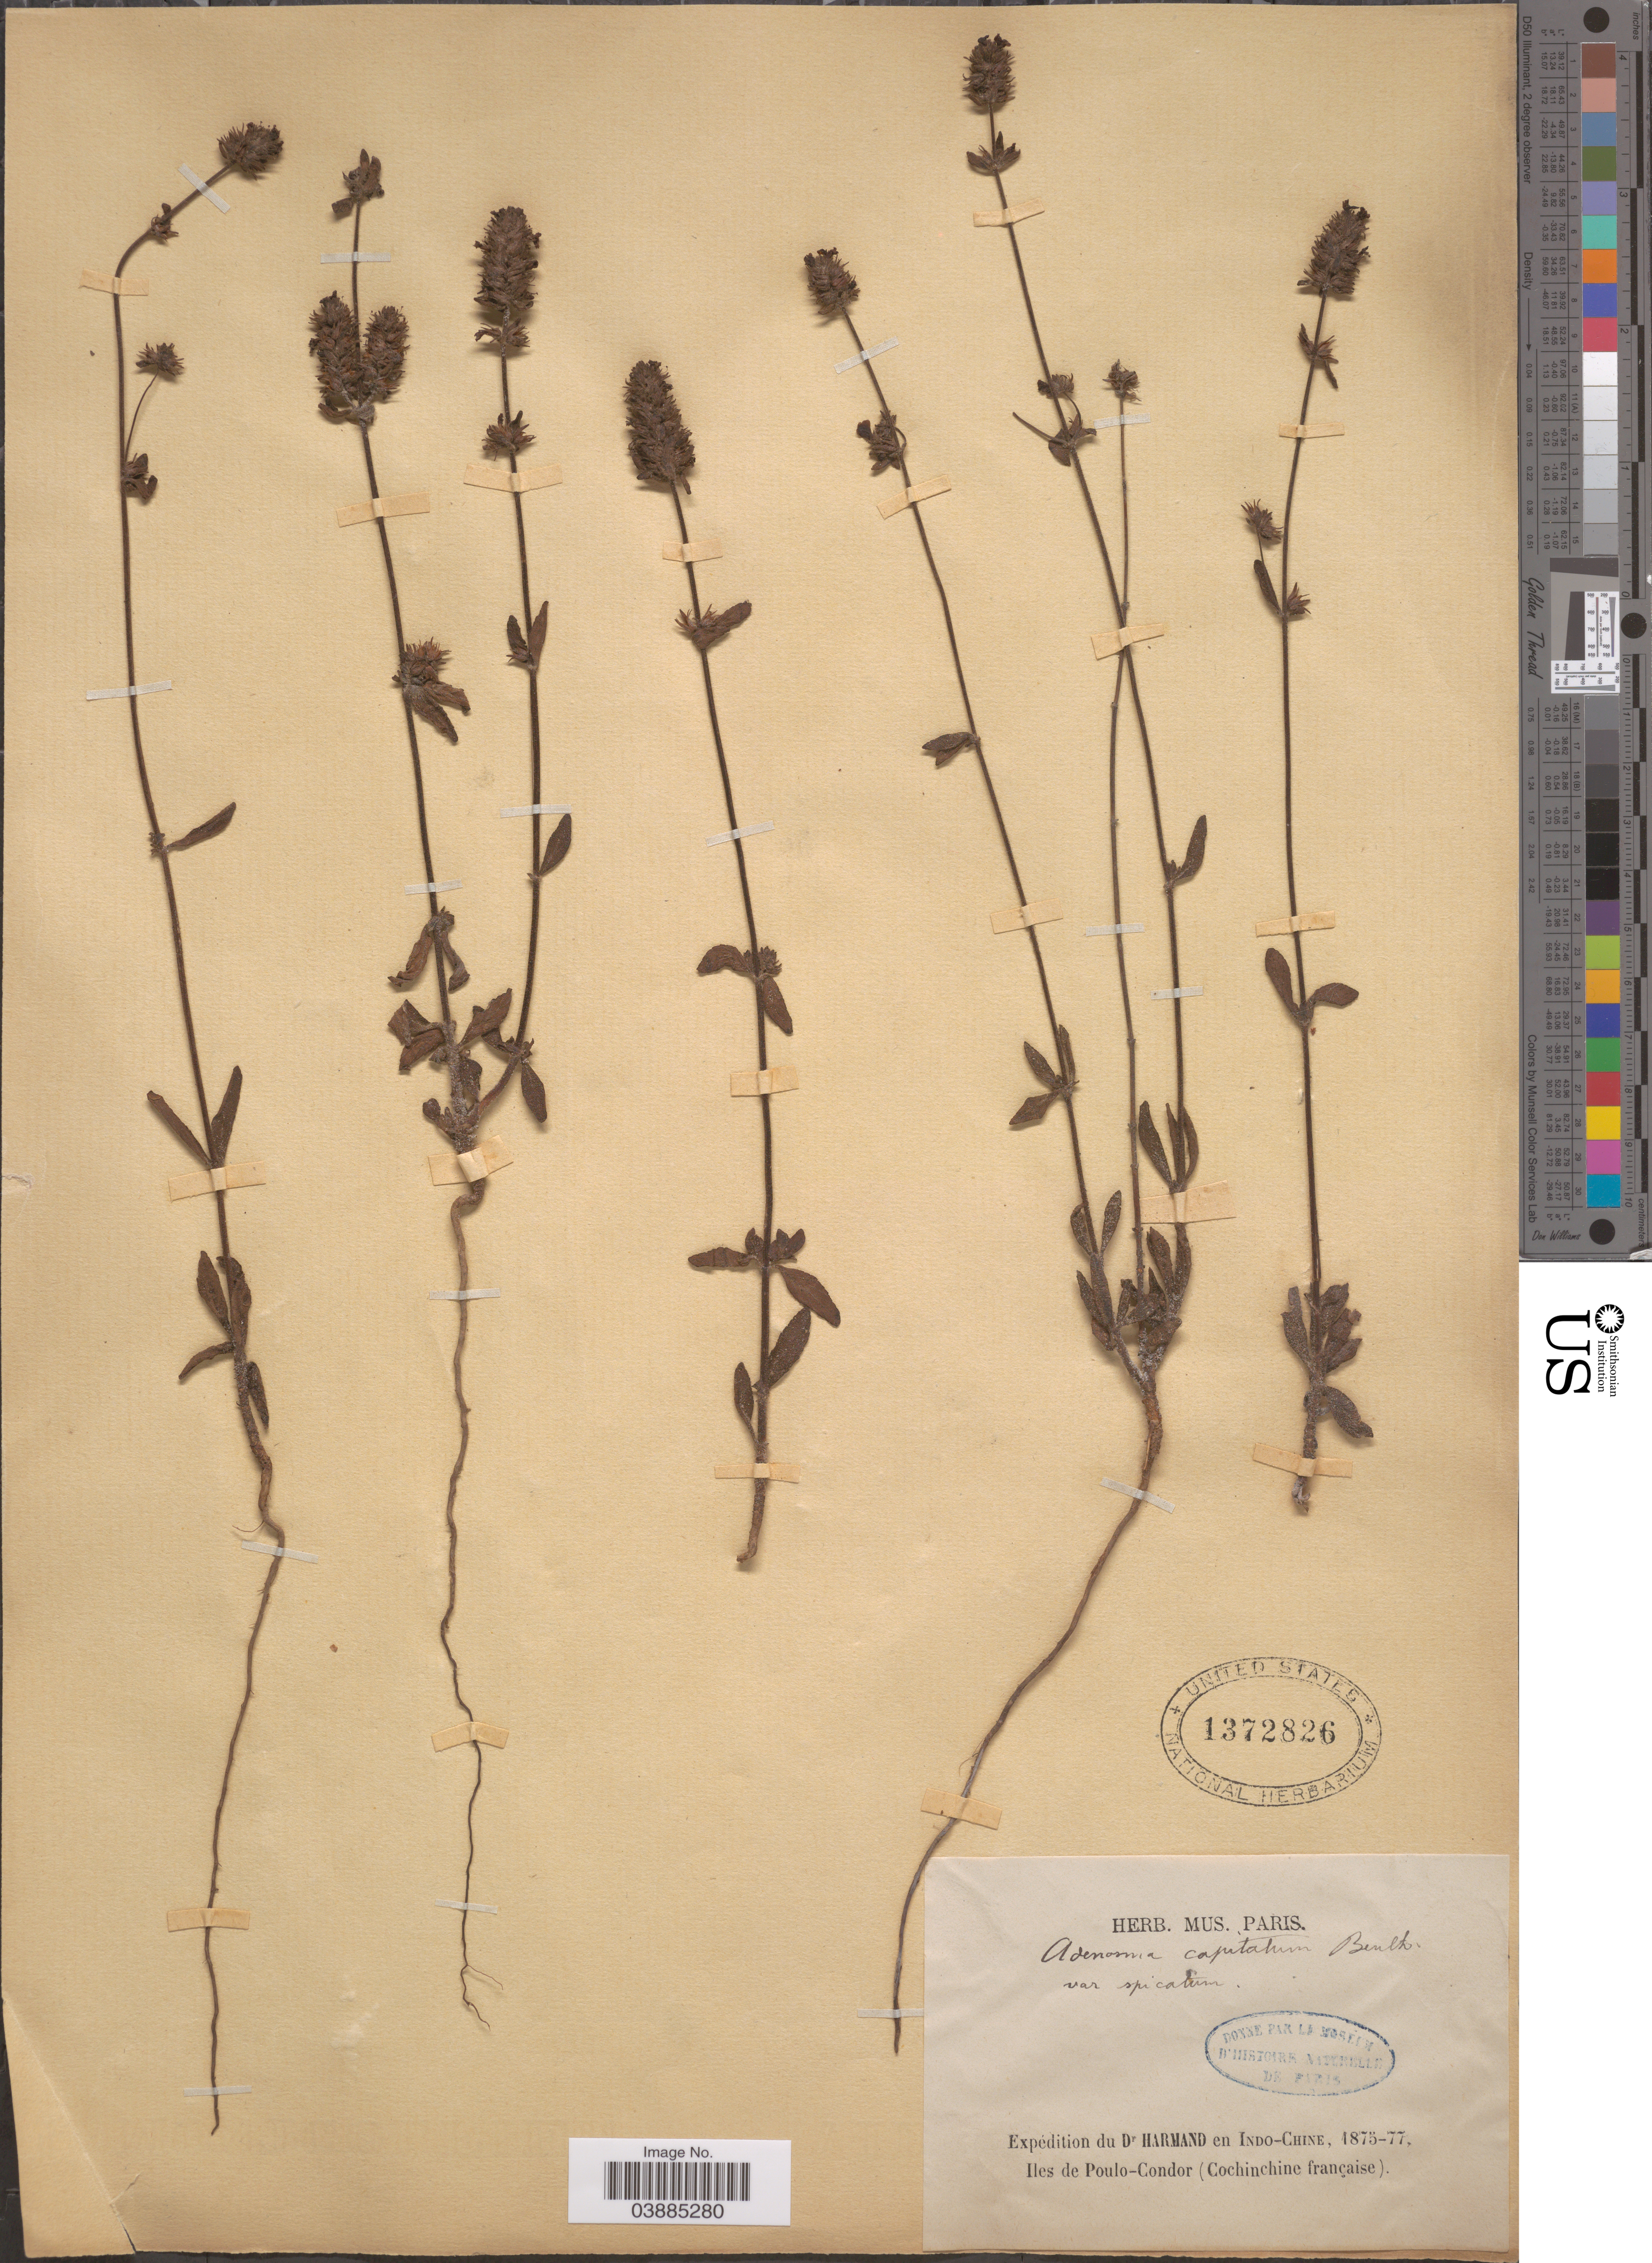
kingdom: Plantae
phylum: Tracheophyta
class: Magnoliopsida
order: Lamiales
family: Plantaginaceae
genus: Adenosma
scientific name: Adenosma indianum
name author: (Lour.) Merr.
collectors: Harmand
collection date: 1875/1877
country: Vietnam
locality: Indo-Chine. Iles de Poulo-Condor (Cochinchine française).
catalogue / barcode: US 1372826